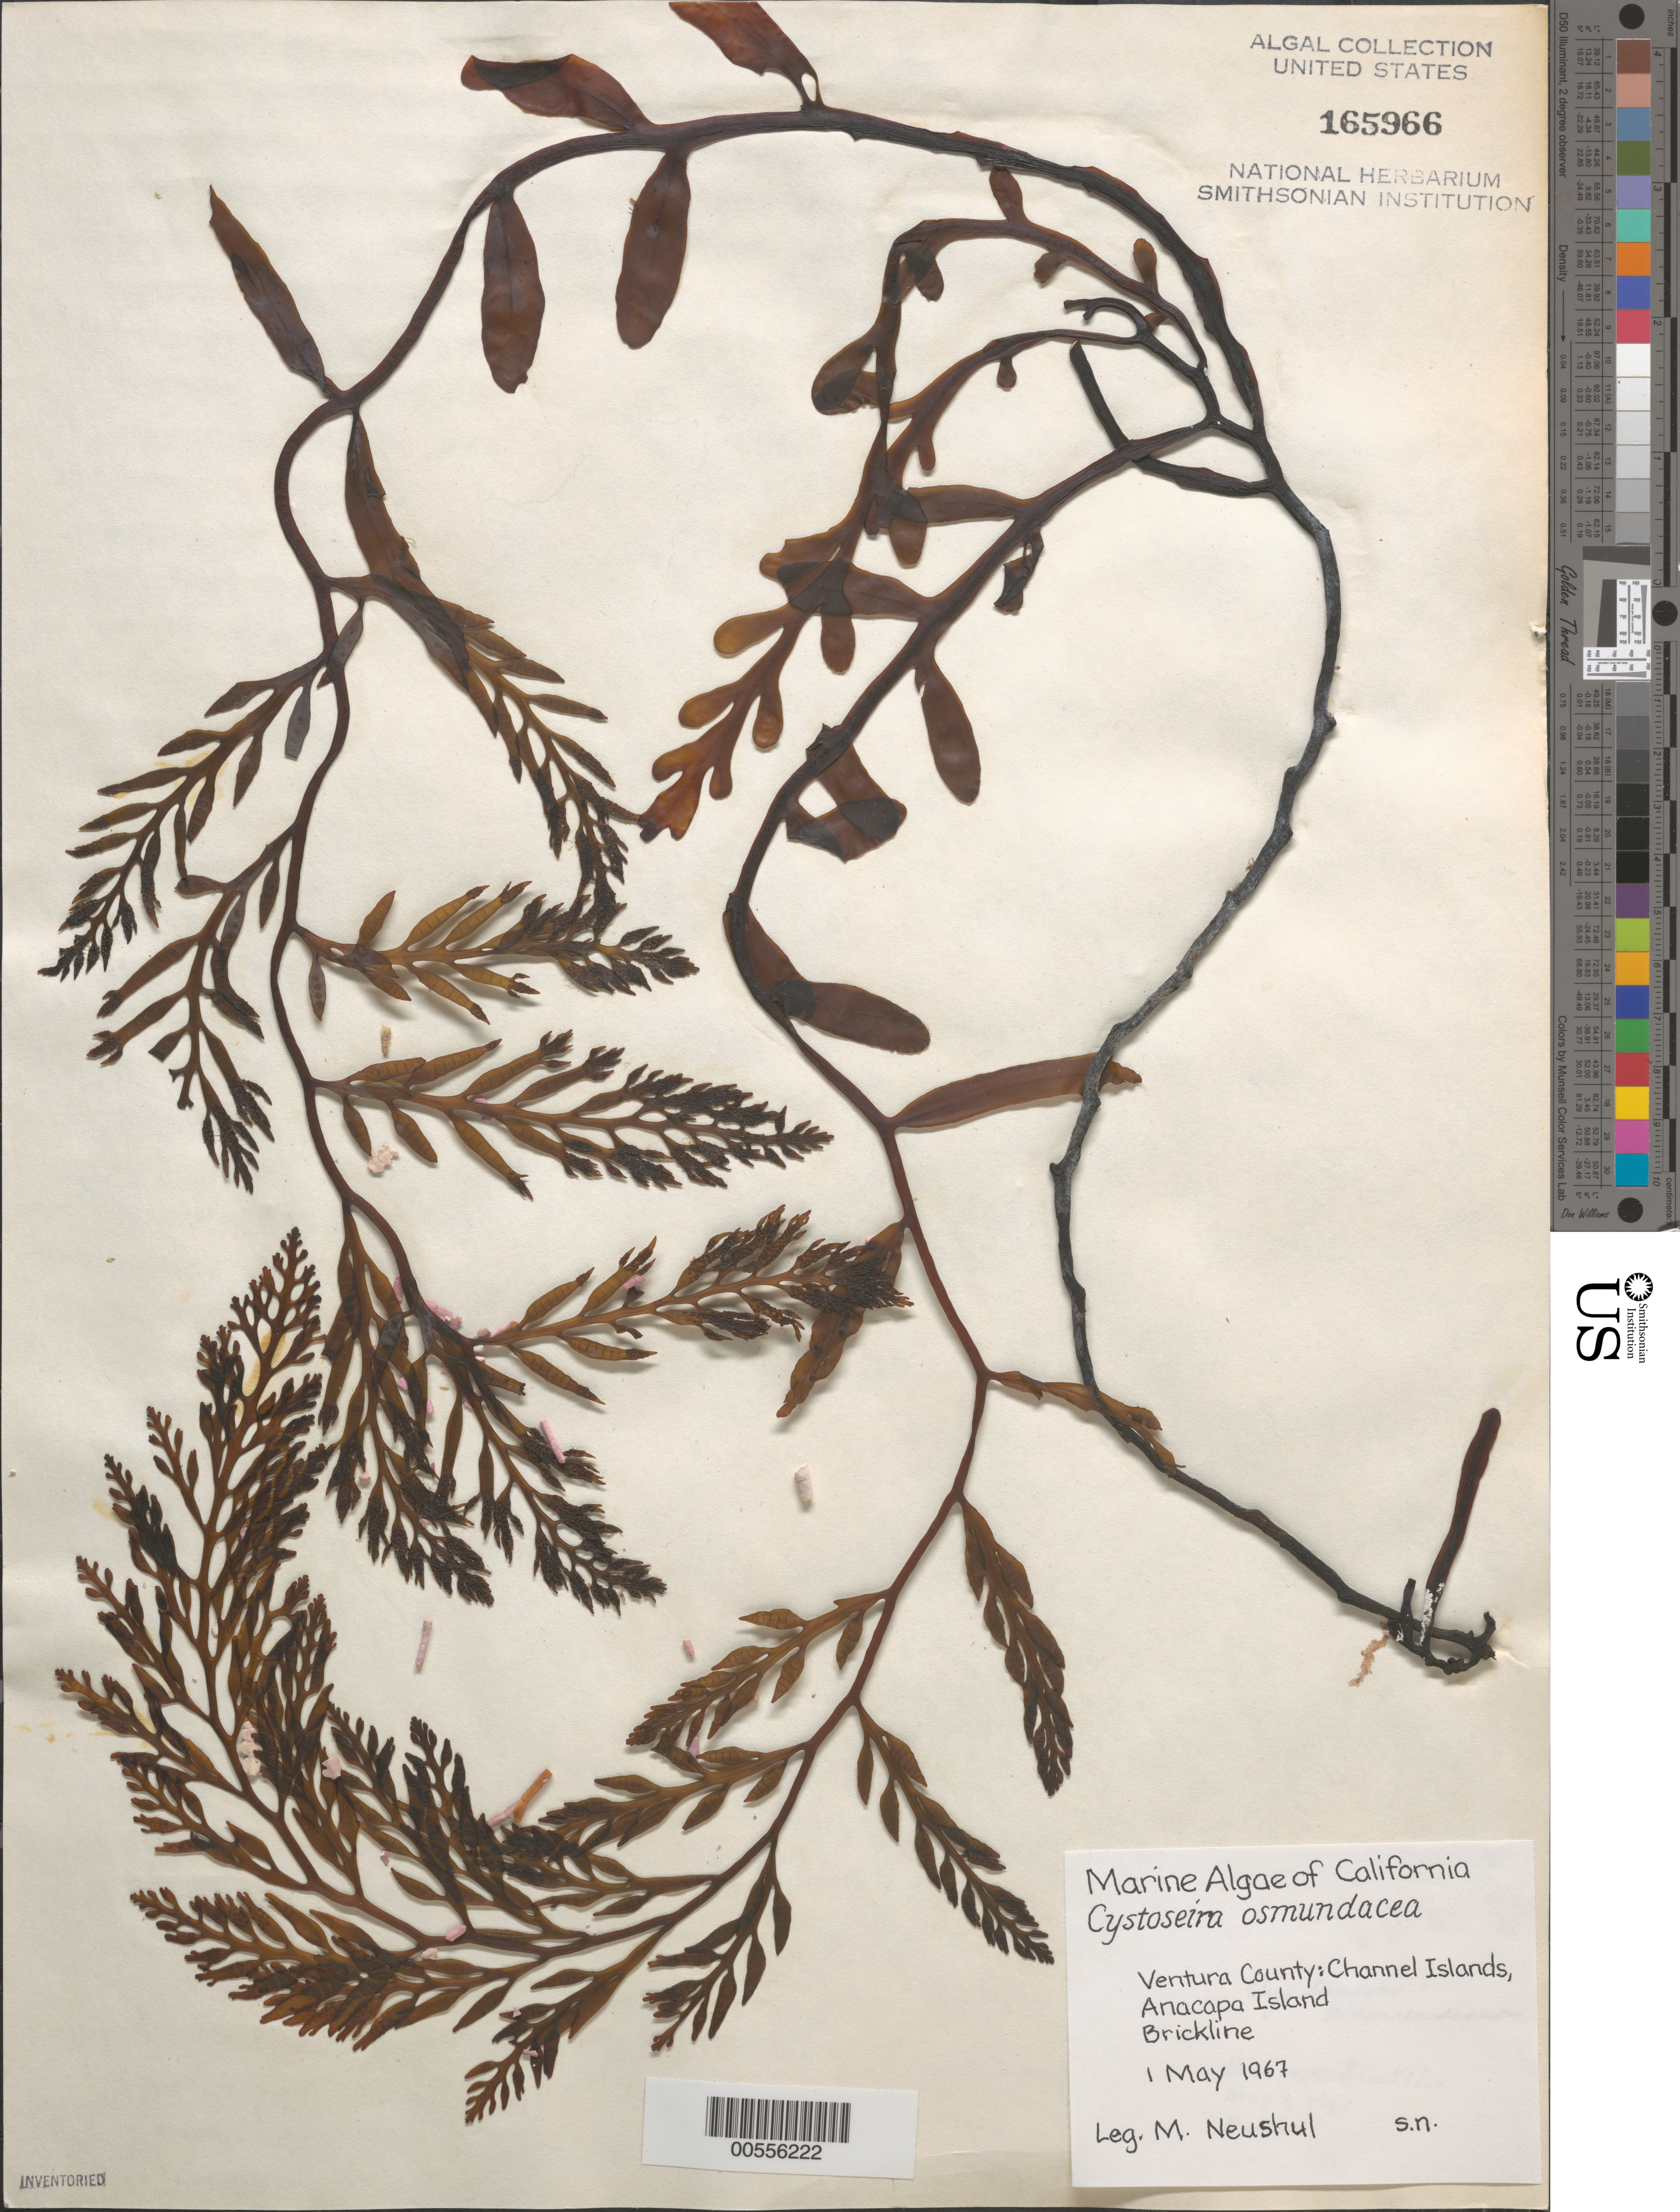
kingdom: Chromista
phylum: Ochrophyta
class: Phaeophyceae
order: Fucales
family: Sargassaceae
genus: Cystoseira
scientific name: Cystoseira osmundacea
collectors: M. Neushul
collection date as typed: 01 May 1967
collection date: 1967-05-01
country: United States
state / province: California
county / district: Ventura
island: Anacapa Island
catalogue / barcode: US 165966